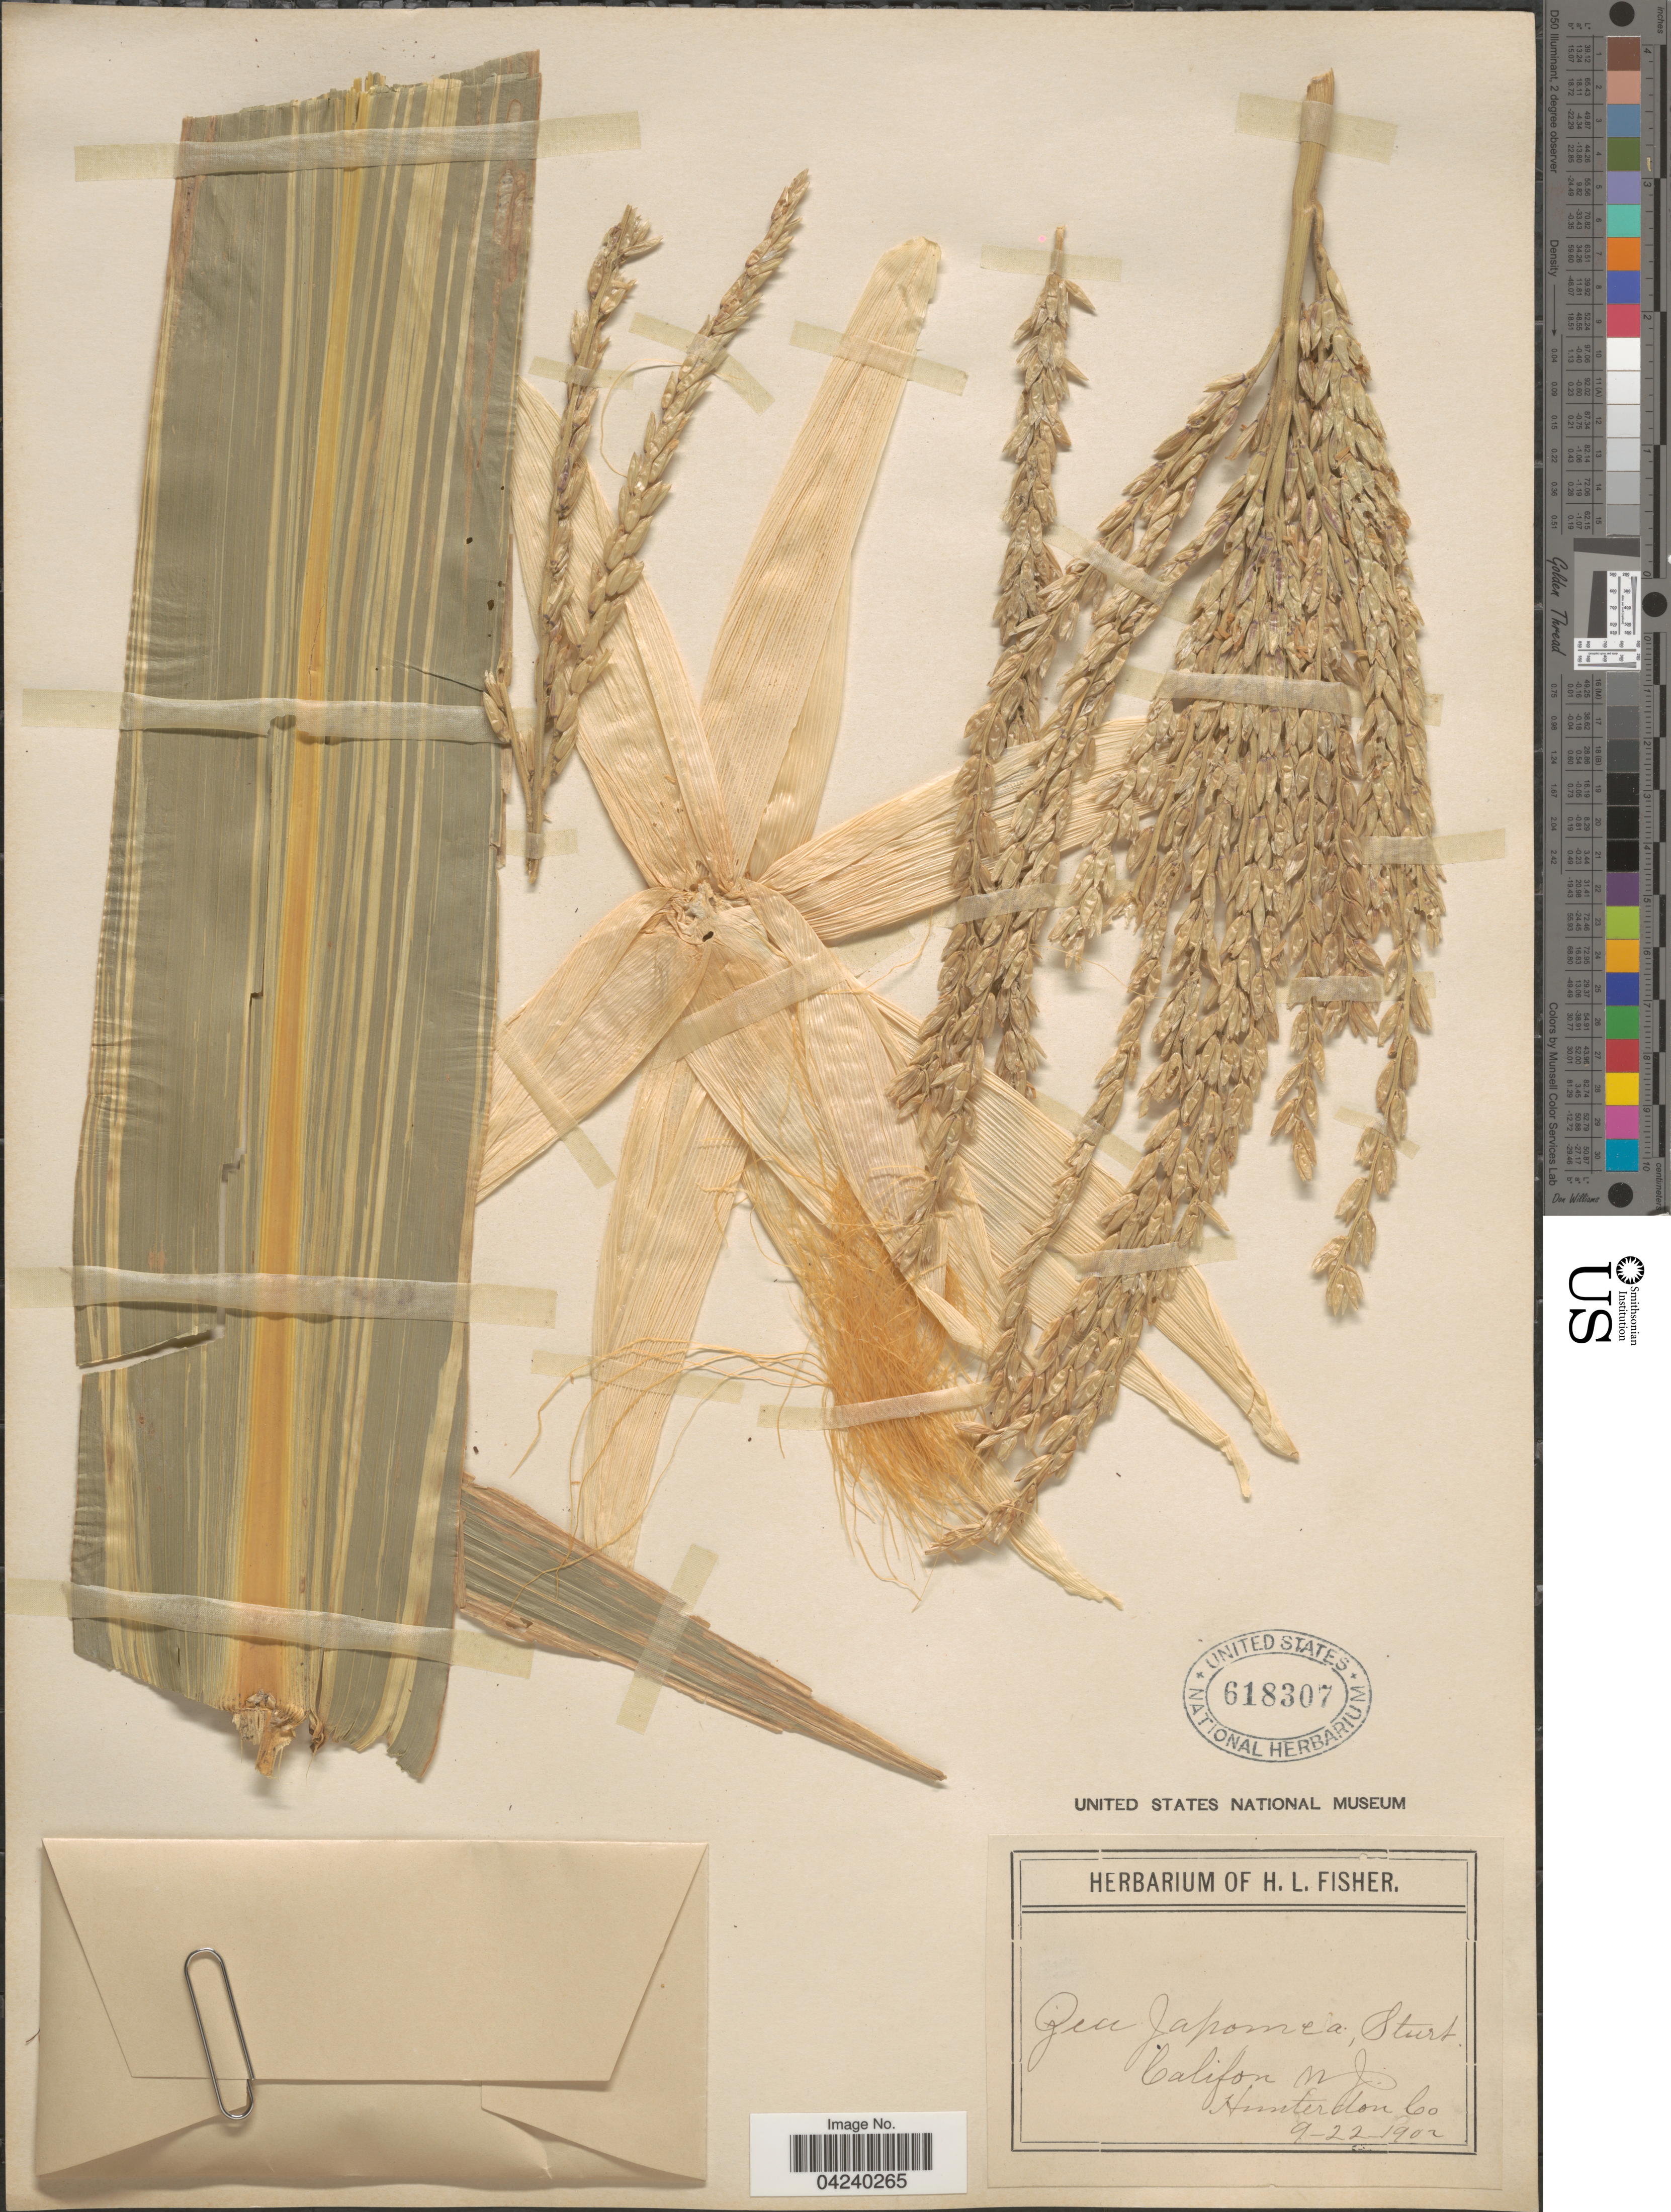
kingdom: Plantae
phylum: Tracheophyta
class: Liliopsida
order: Poales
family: Poaceae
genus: Zea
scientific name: Zea mays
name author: L.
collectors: ex herb. of H. L. Fisher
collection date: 1902-09-22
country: United States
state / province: New Jersey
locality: Califon. Hunterdon Co.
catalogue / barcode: US 618307